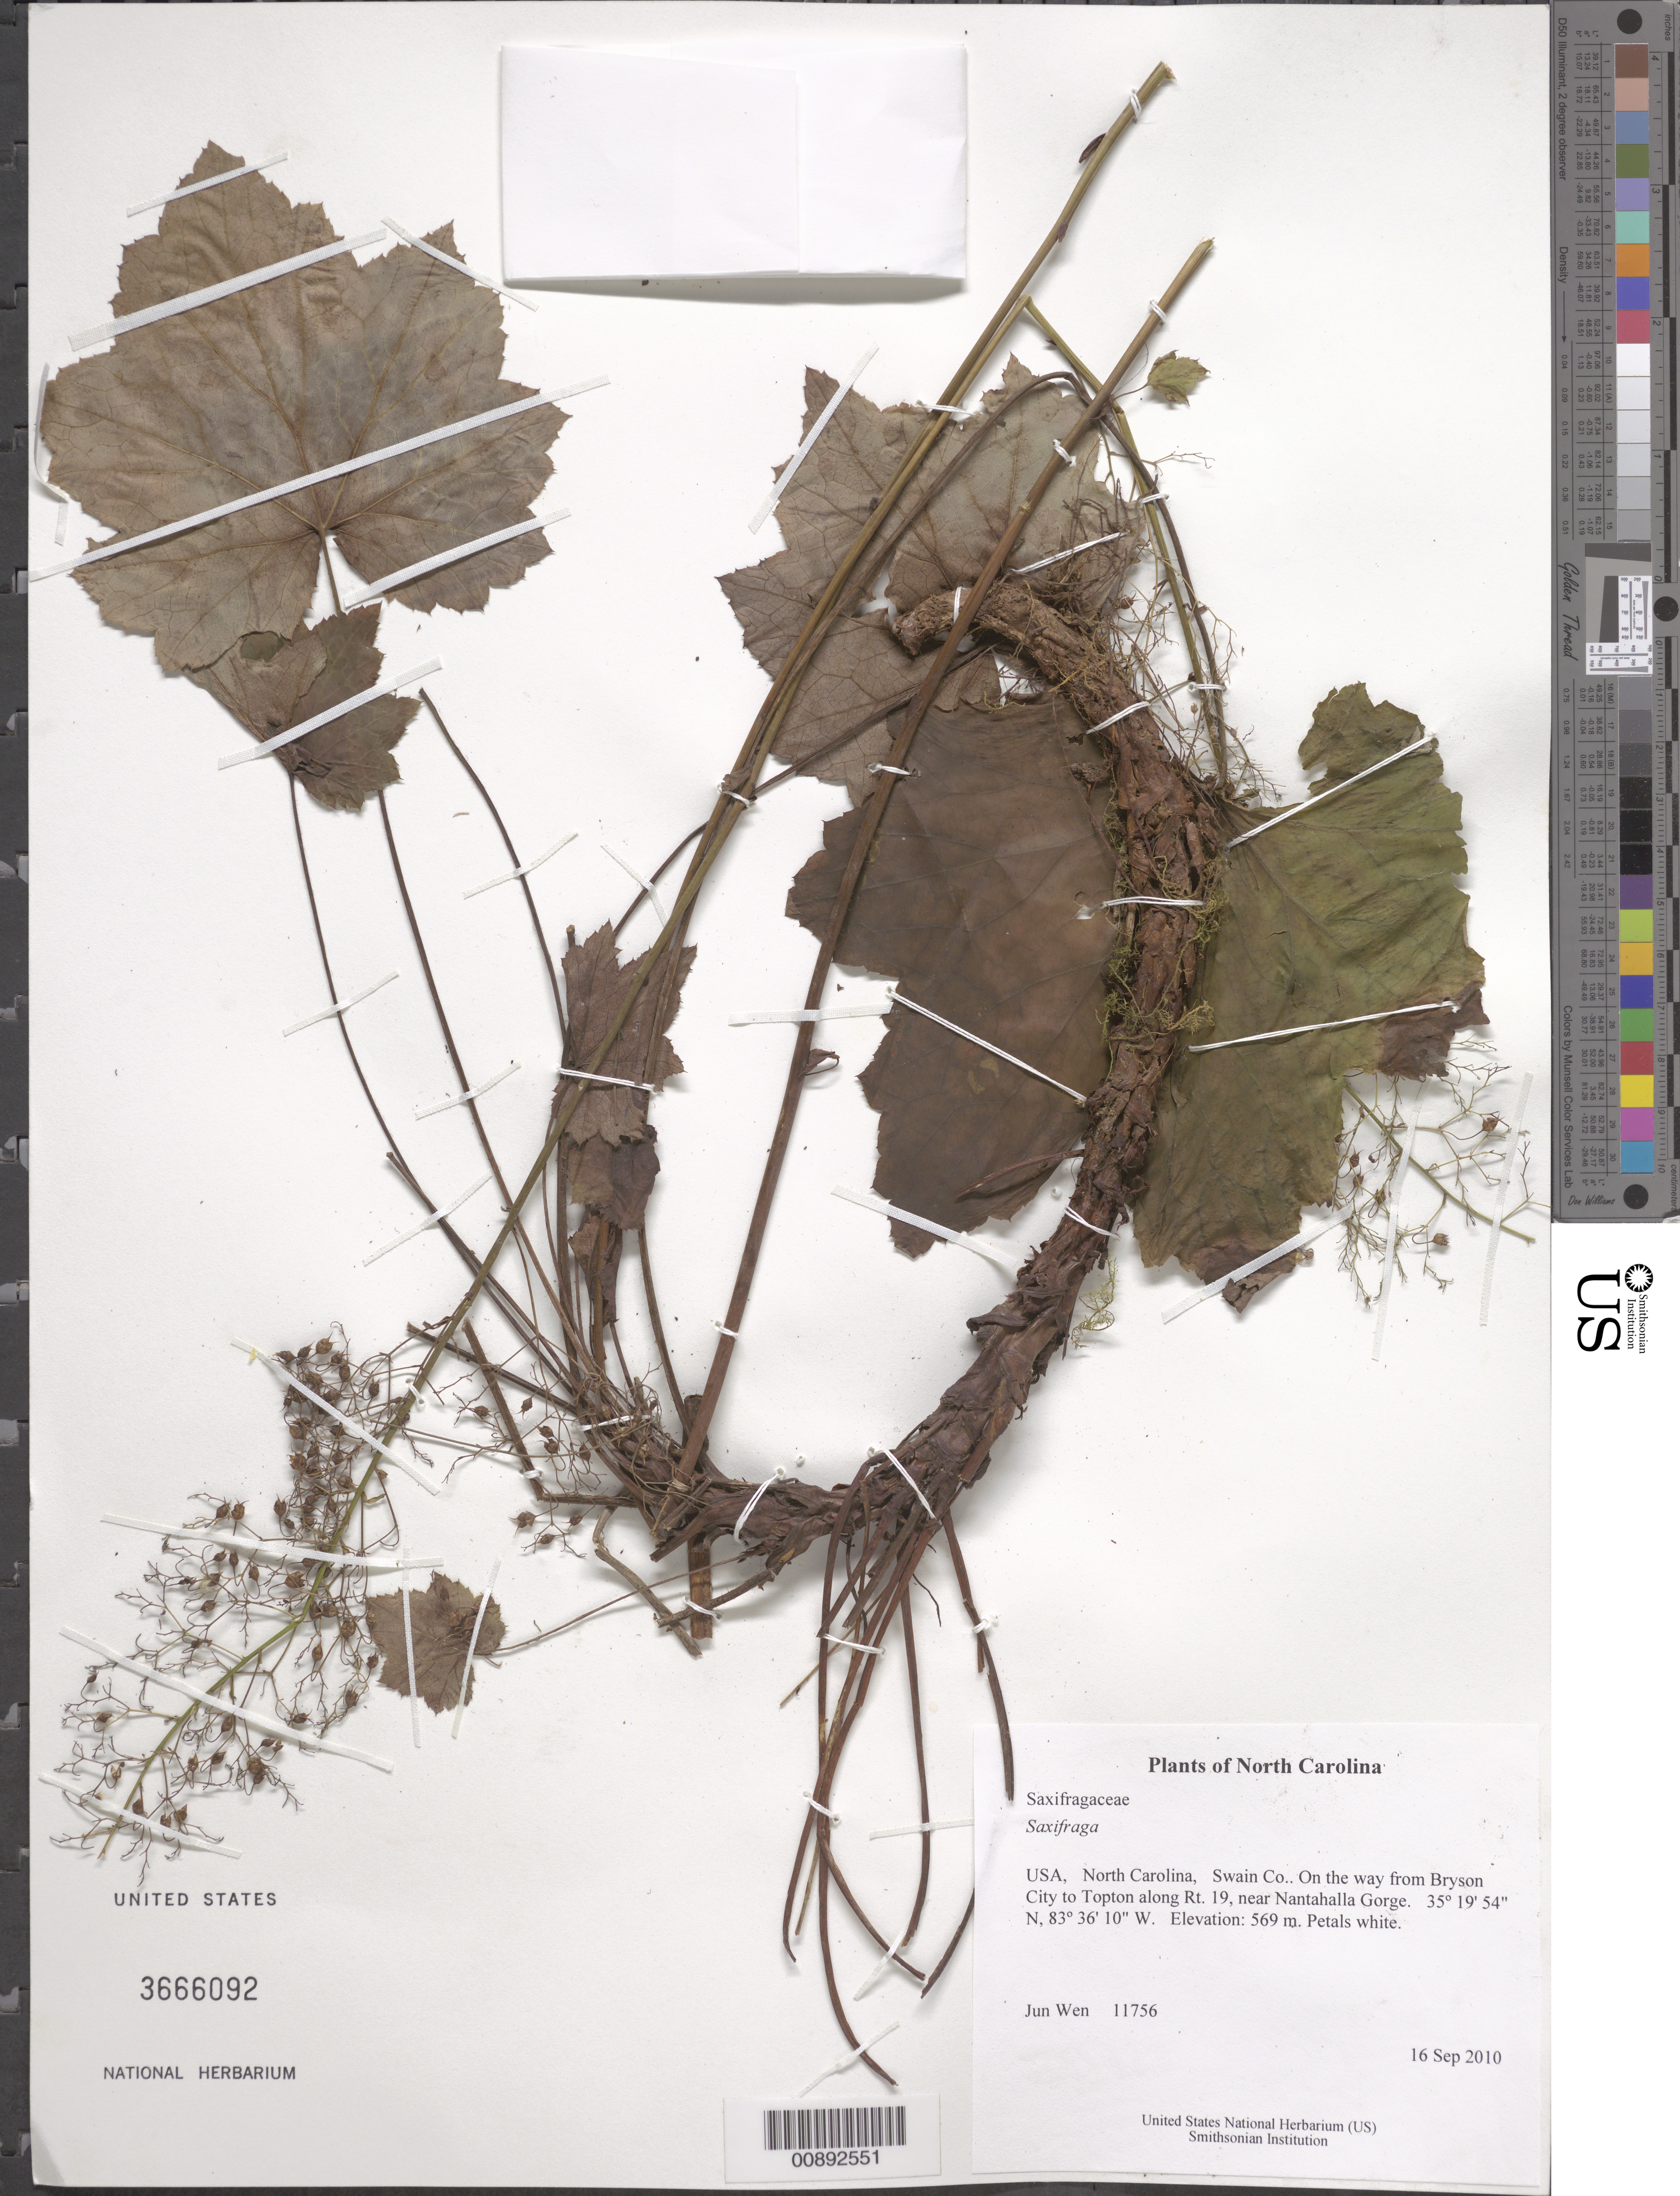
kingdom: Plantae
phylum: Tracheophyta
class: Magnoliopsida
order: Saxifragales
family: Saxifragaceae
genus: Saxifraga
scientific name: Saxifraga sp.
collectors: J. Wen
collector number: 11756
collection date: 2010-09-16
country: United States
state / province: North Carolina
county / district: Swain Co.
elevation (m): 569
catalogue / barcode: US 3666092